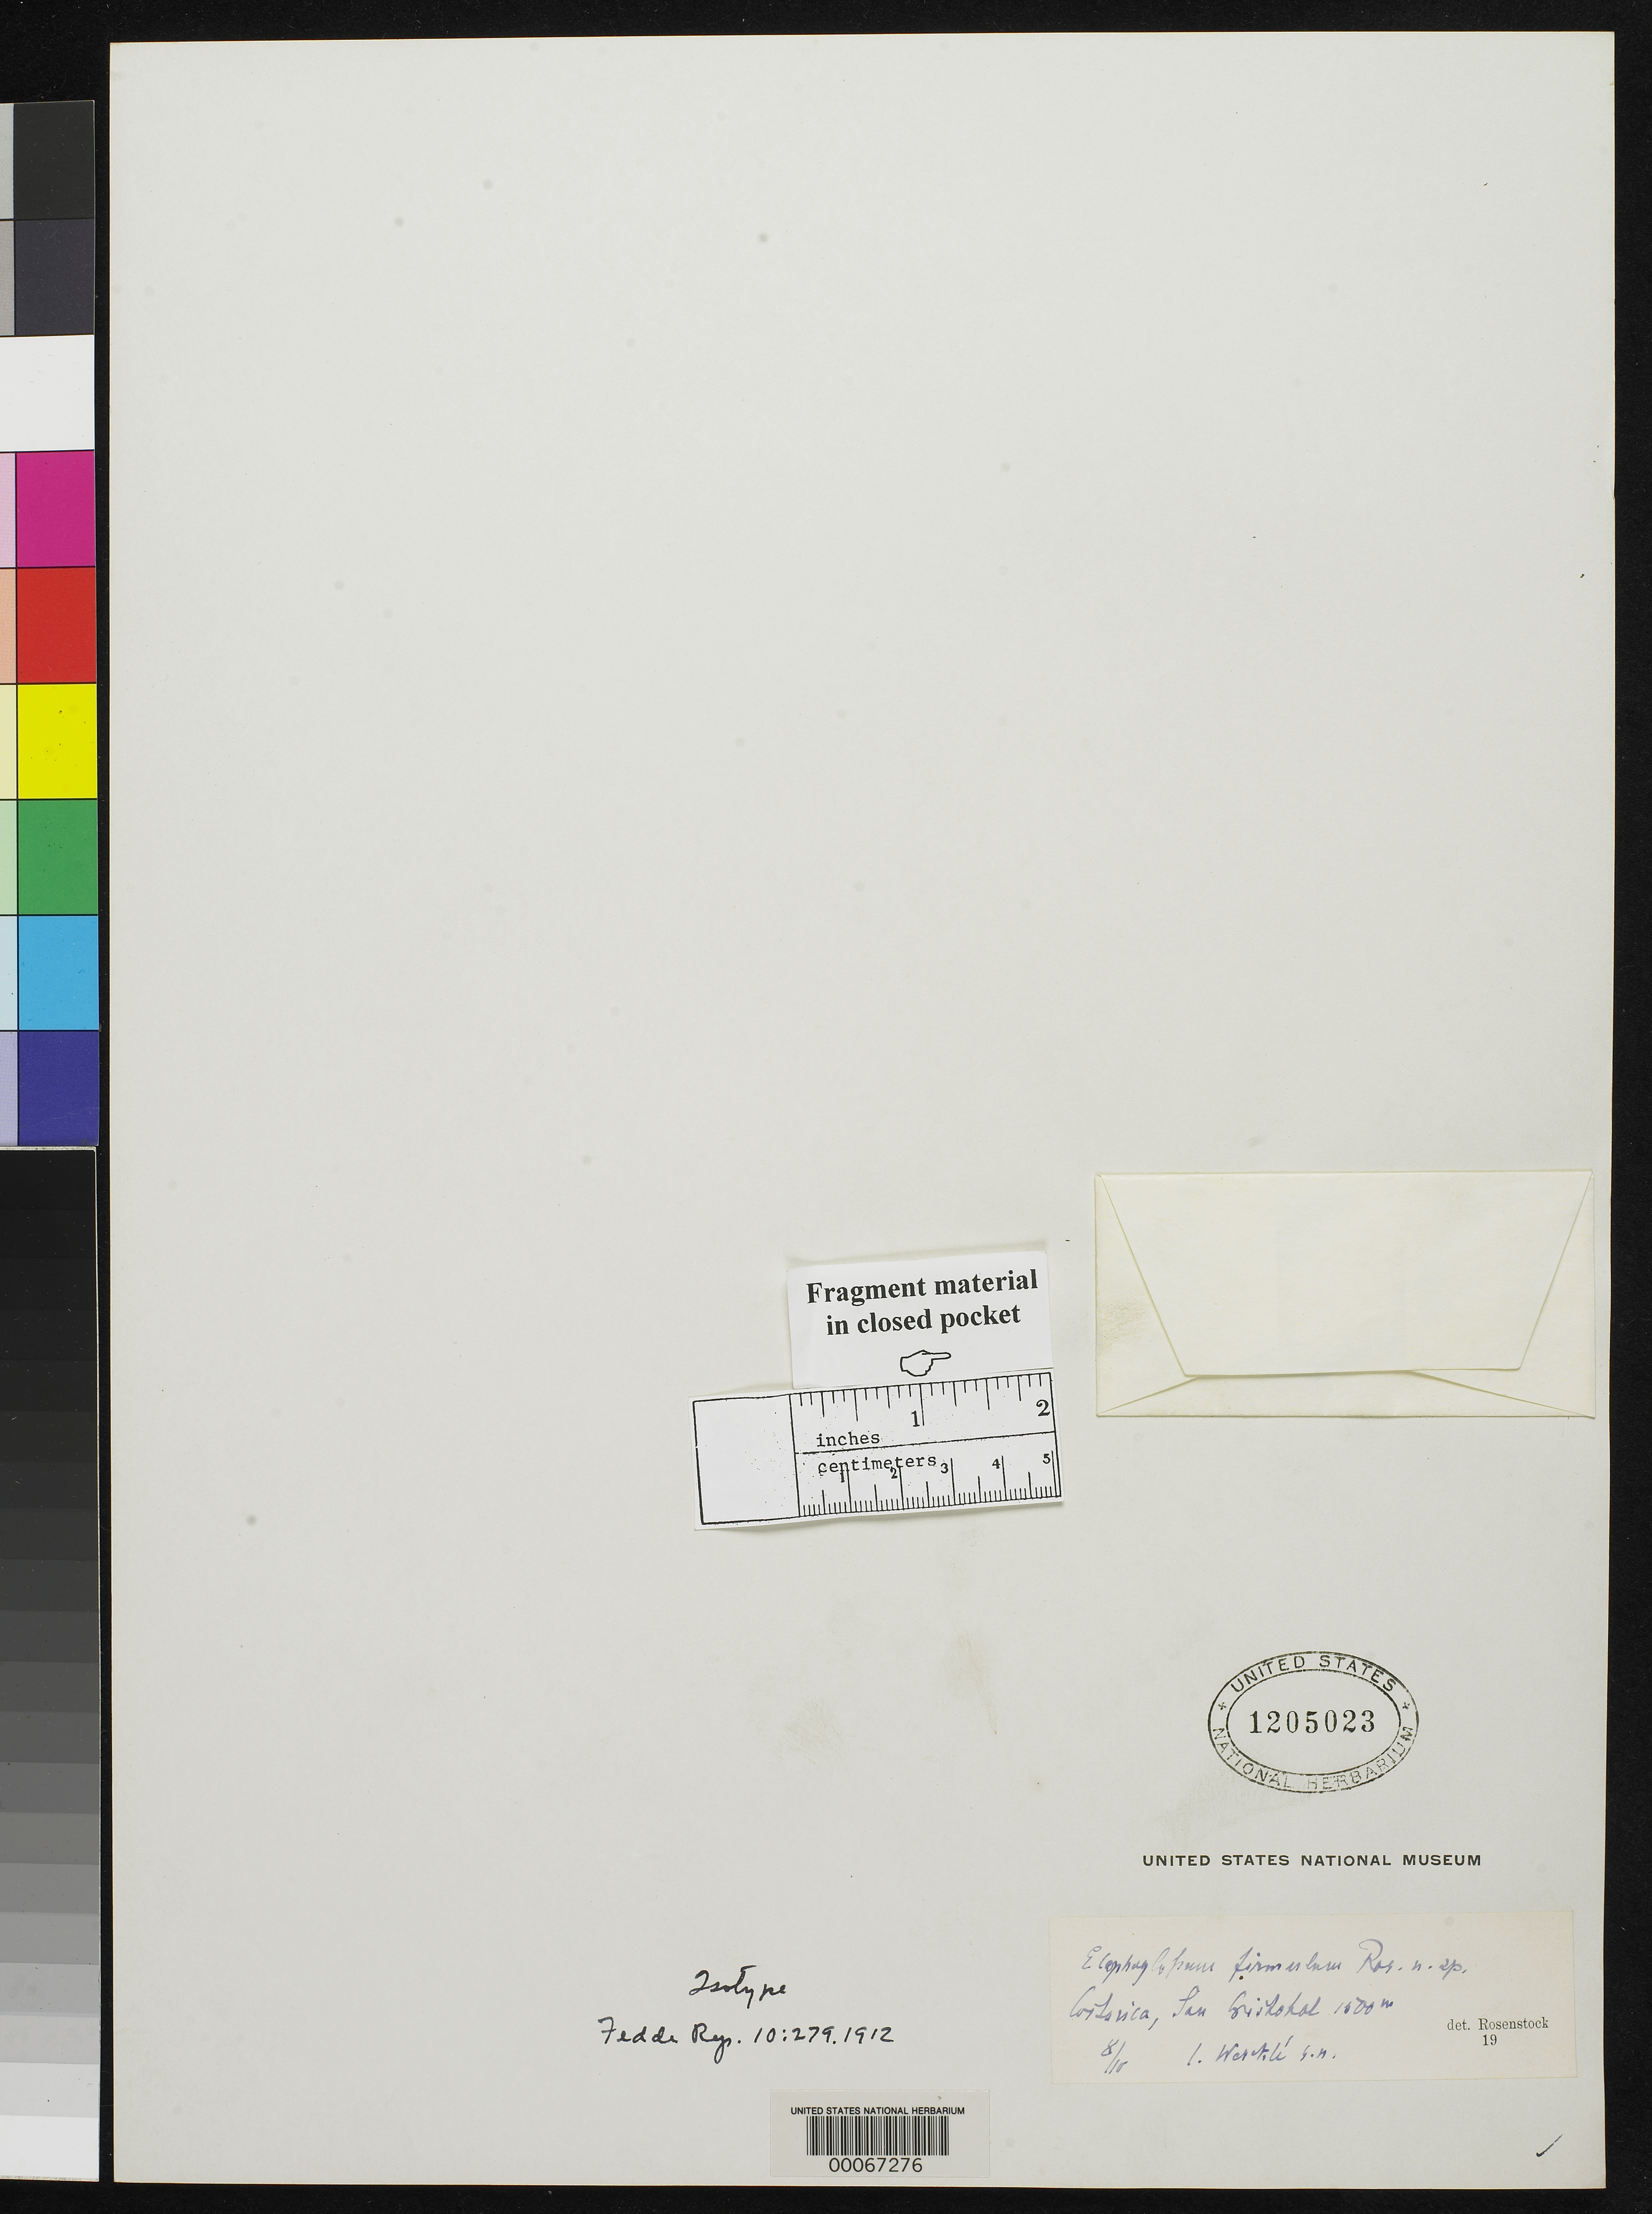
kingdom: Plantae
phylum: Tracheophyta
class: Polypodiopsida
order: Polypodiales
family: Dryopteridaceae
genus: Elaphoglossum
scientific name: Elaphoglossum firmulum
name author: Rosenst.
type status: Isotype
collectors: C. C Wercklé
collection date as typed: Aug 1910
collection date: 1910-08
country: Costa Rica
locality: San Cristobal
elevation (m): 1500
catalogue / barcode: US 1205023